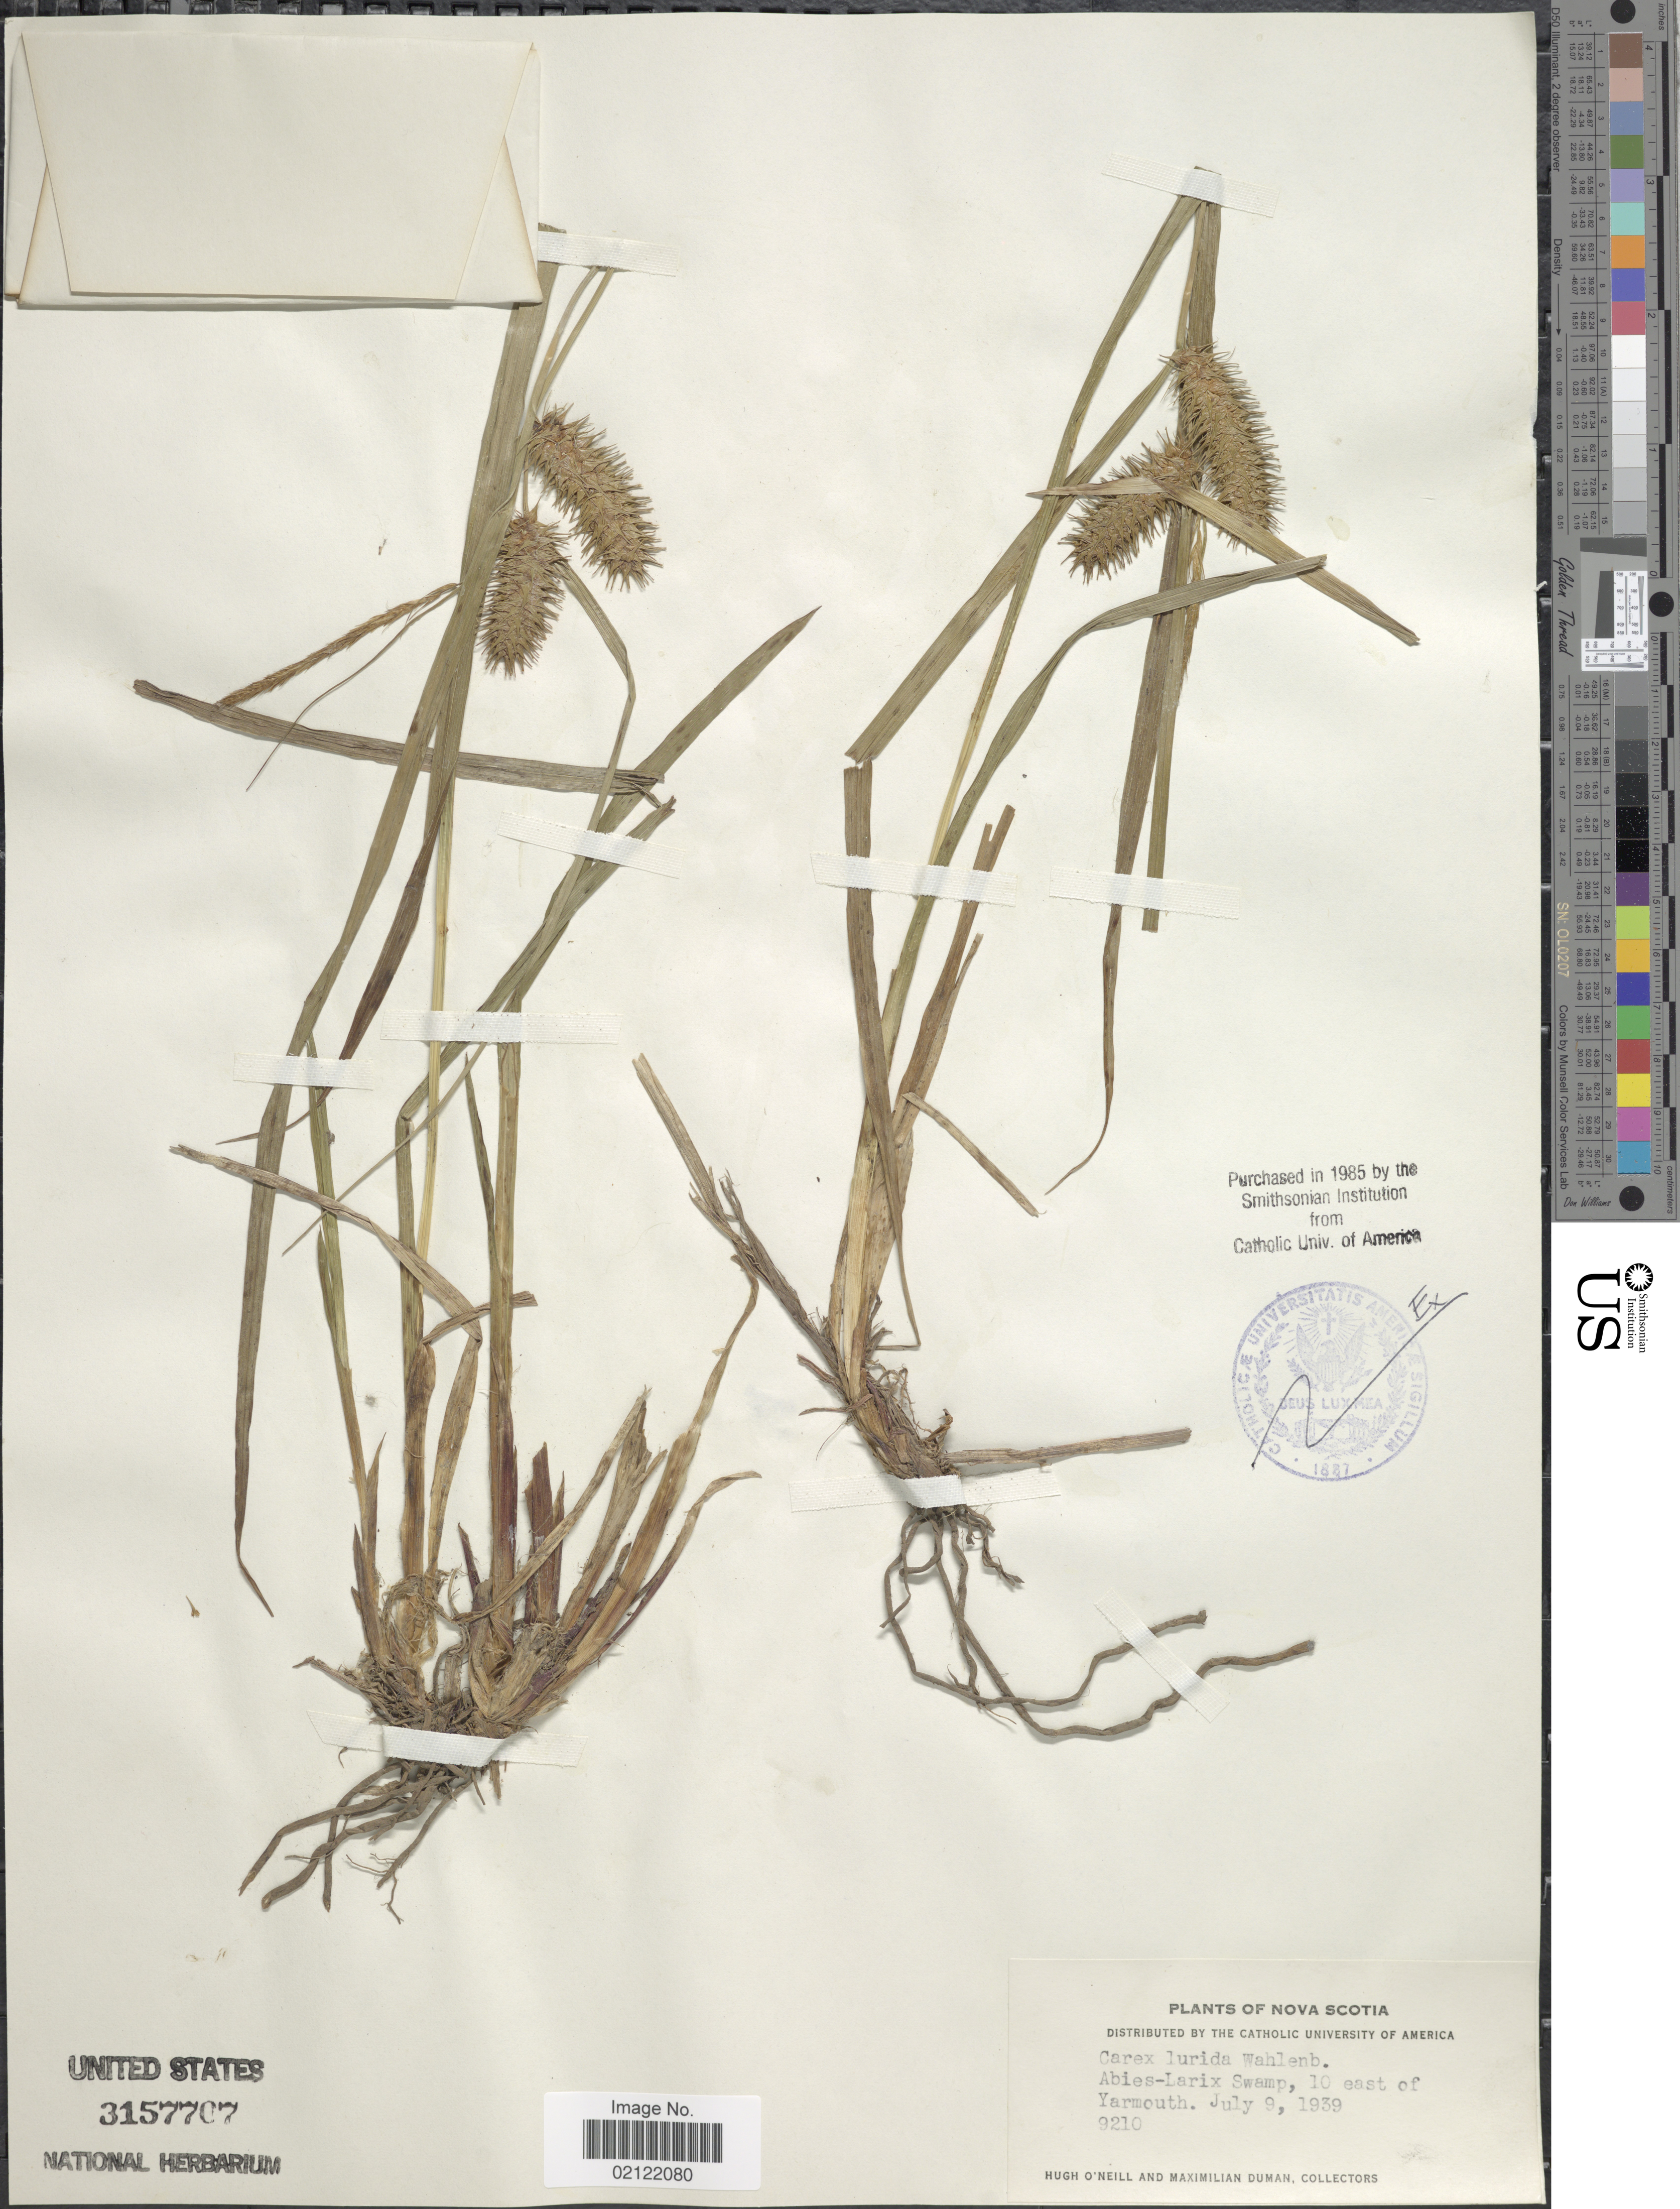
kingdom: Plantae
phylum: Tracheophyta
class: Liliopsida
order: Poales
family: Cyperaceae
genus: Carex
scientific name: Carex lurida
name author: Wahlenb.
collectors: H. O'Neill & M. Duman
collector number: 9210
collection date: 1939-07-09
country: Canada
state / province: Nova Scotia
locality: Abies-Larix Swamp, 10 east of Yarmouth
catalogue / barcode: US 3157707